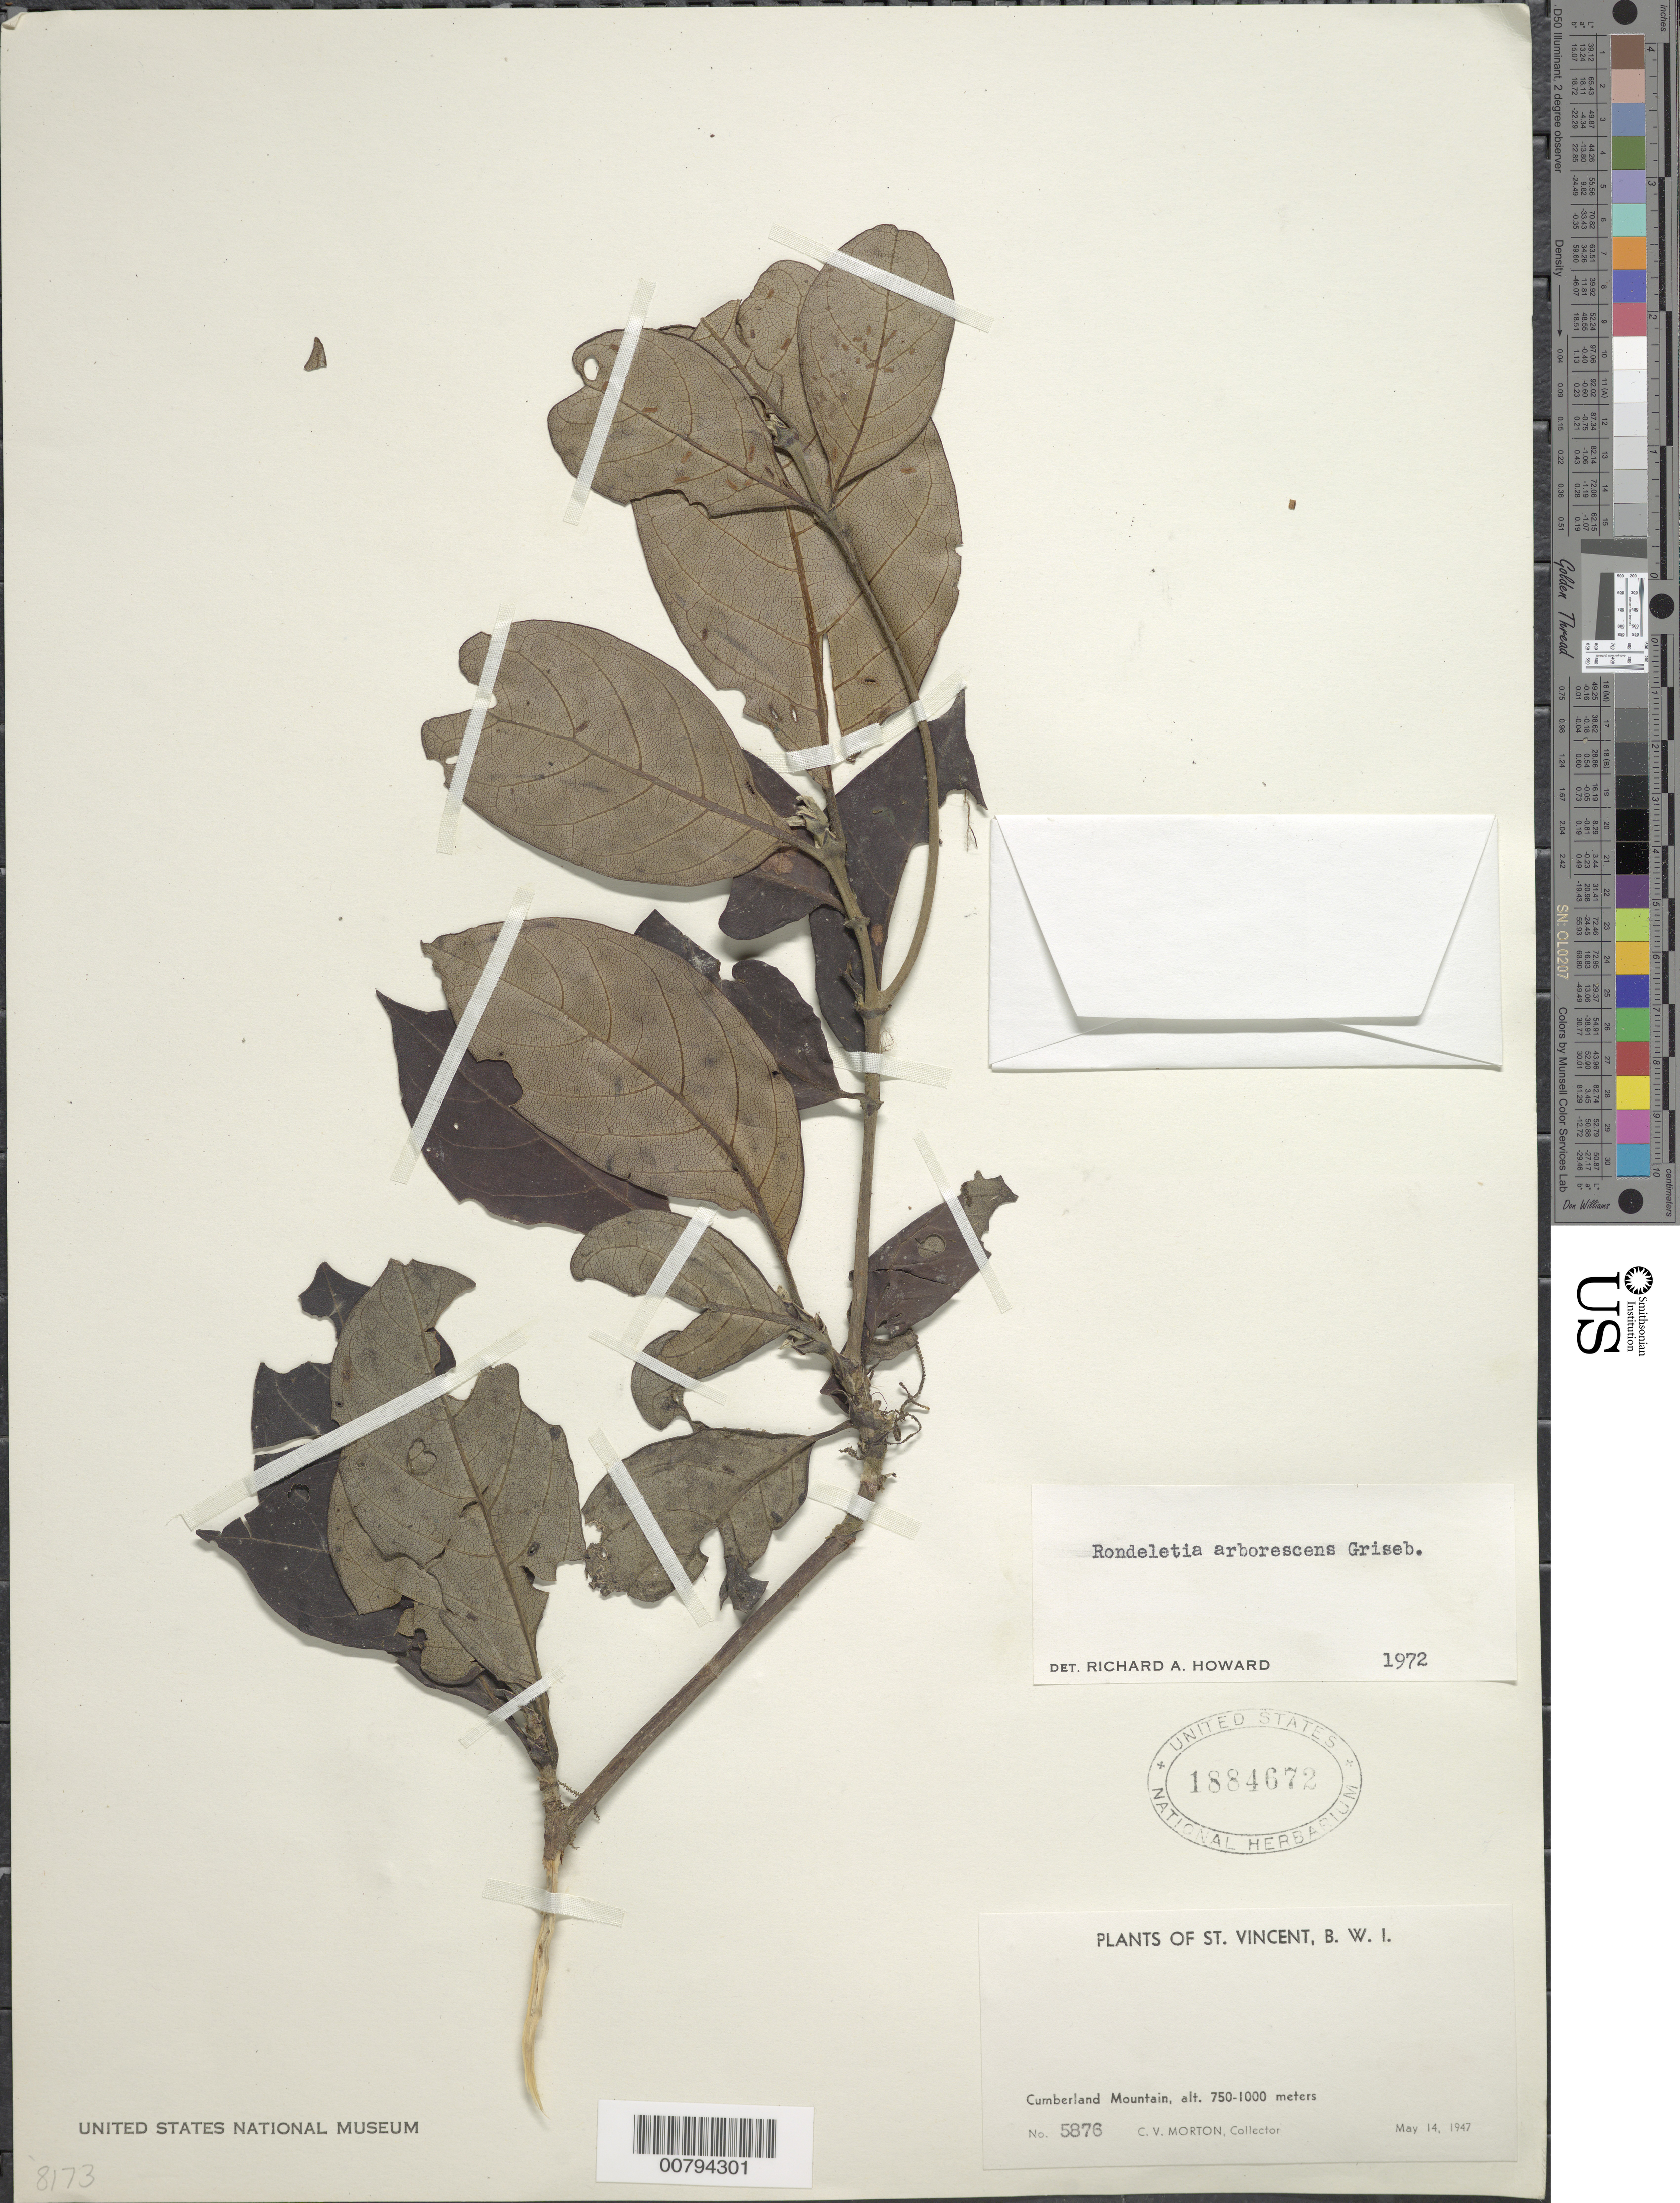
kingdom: Plantae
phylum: Tracheophyta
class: Magnoliopsida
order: Gentianales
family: Rubiaceae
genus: Rondeletia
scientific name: Rondeletia parviflora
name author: Poir.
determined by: Howard, R. A.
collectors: C. V. Morton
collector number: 5876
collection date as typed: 14 May 1947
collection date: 1947-05-14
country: St. Vincent - Grenadines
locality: Cumberland Mountains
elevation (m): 750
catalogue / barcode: US 1884672